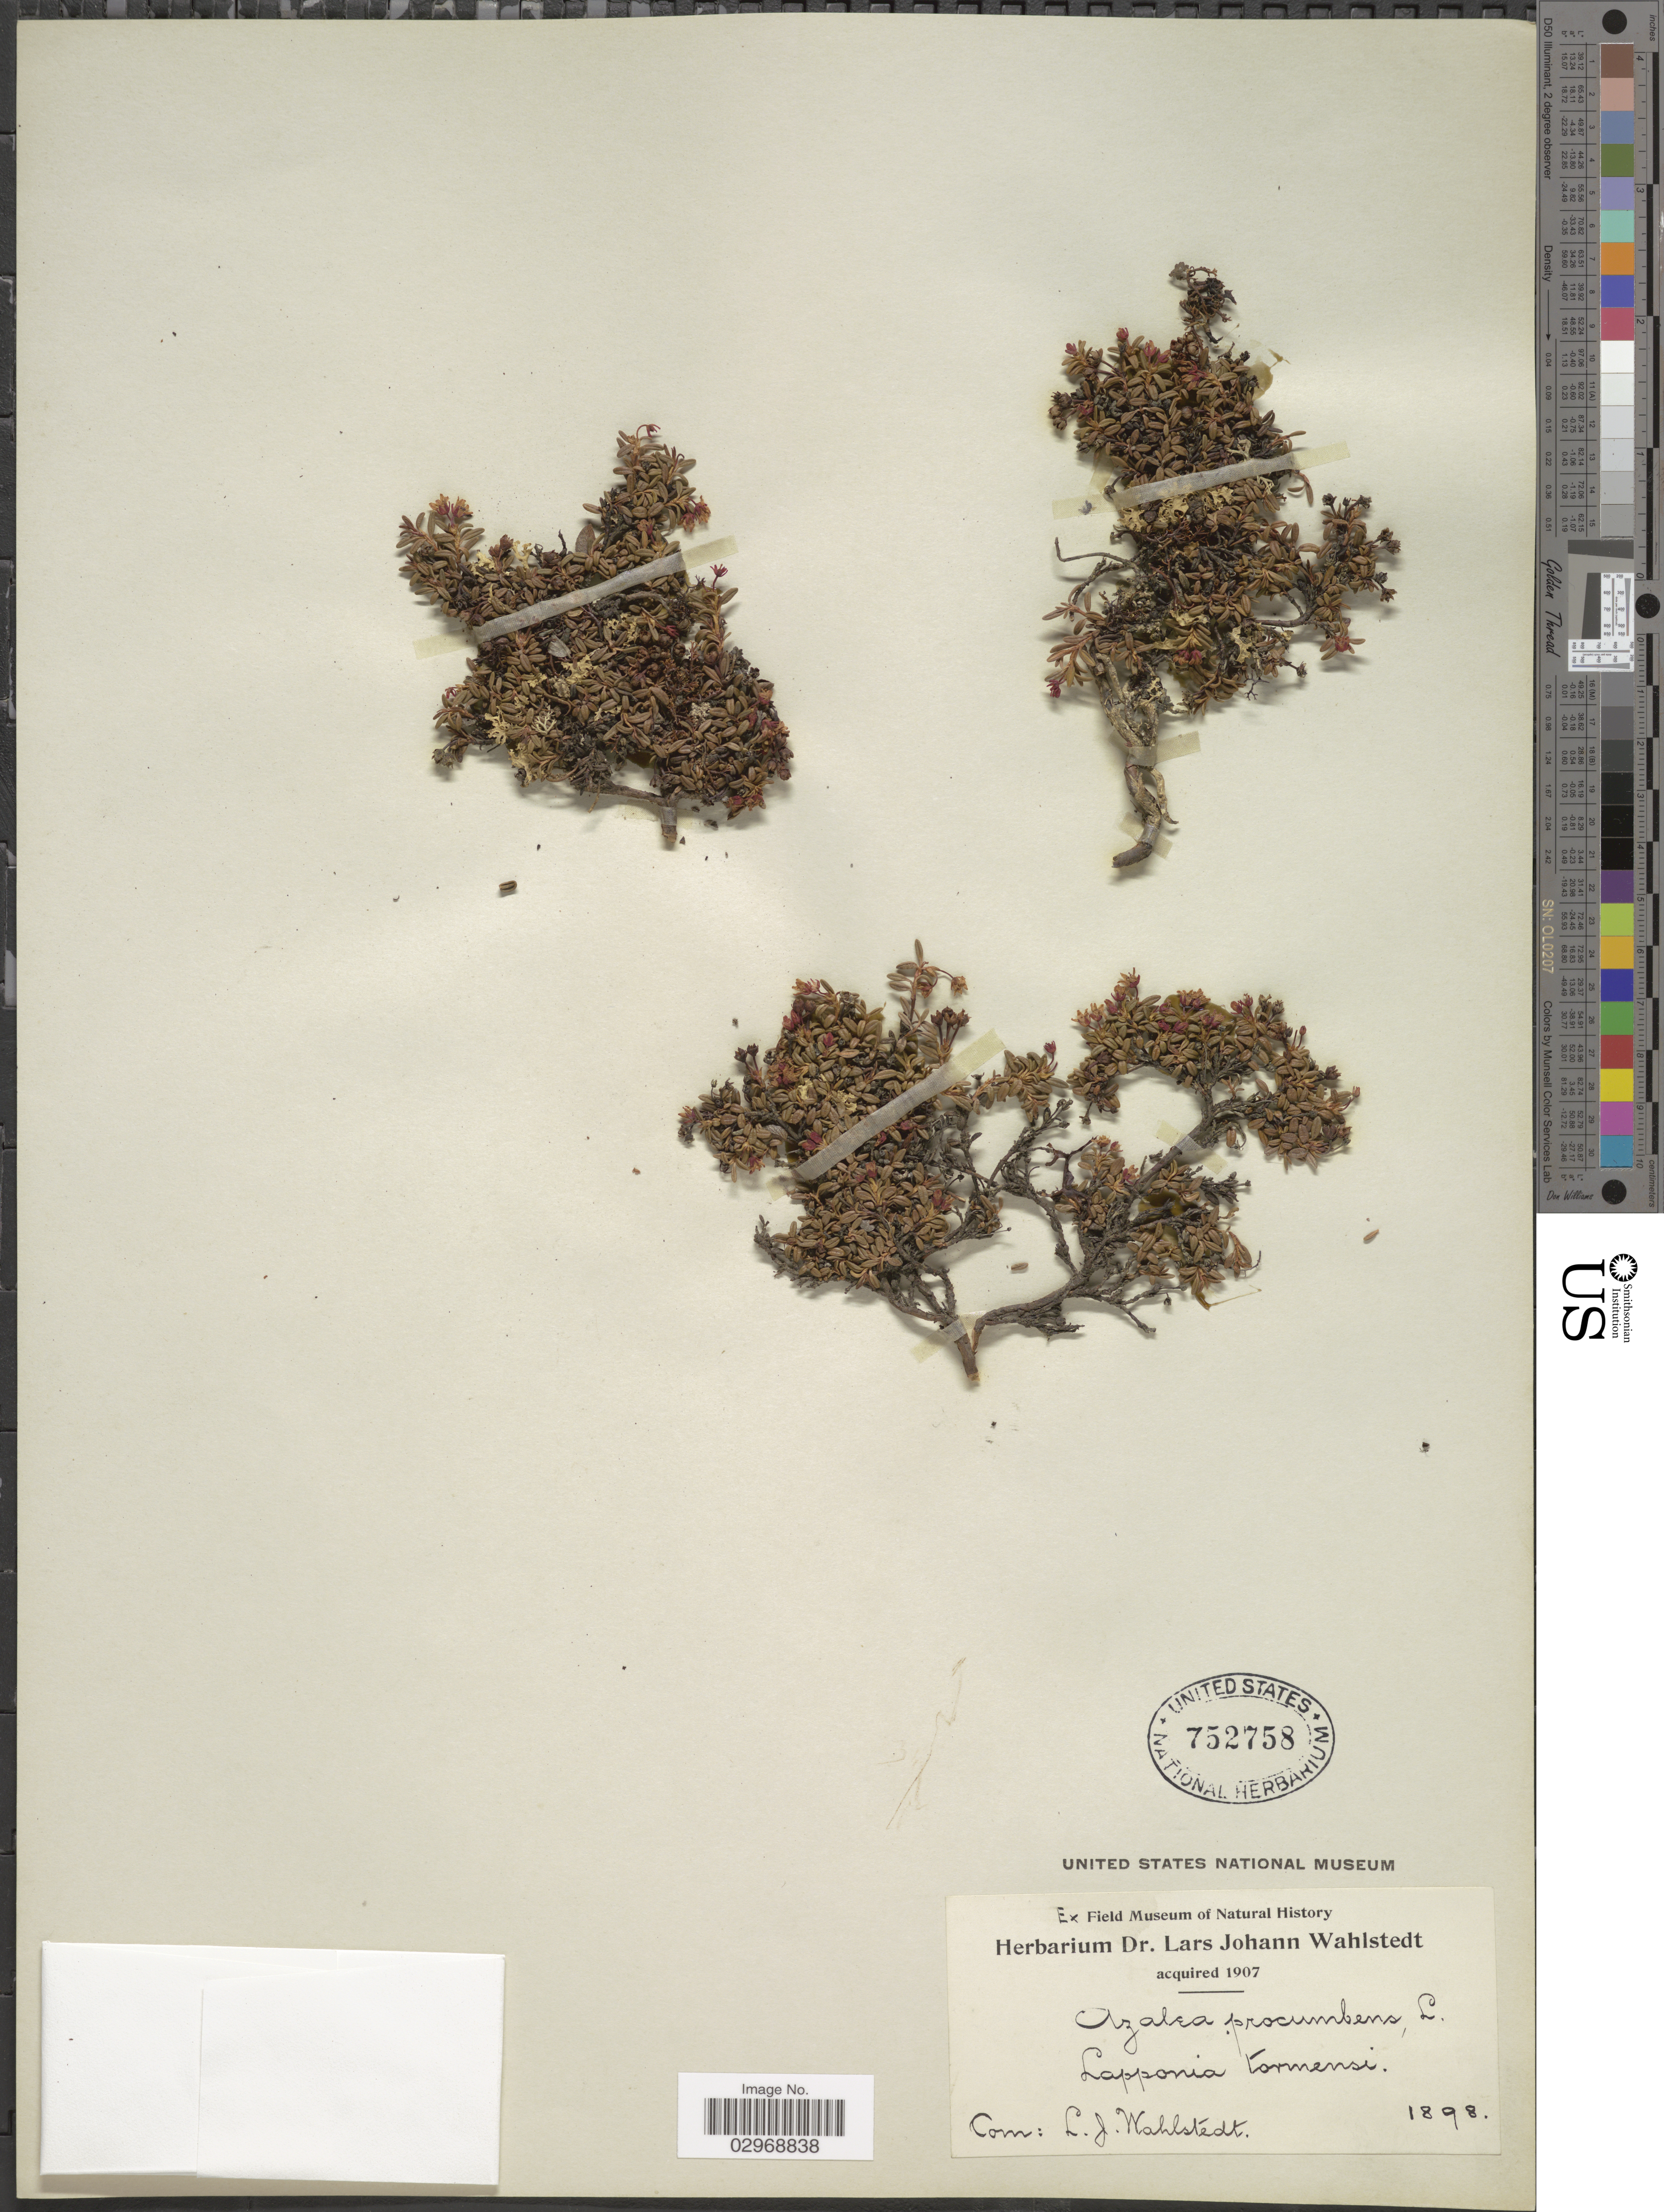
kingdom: Plantae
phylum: Tracheophyta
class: Magnoliopsida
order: Ericales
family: Ericaceae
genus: Rhododendron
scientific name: Rhododendron procumbens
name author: E.H.L. Krause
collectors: Ex herb. Dr. Lars Johann Wahlstedt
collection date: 1898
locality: Lapponia Formensi [interpreted].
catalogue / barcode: US 752758